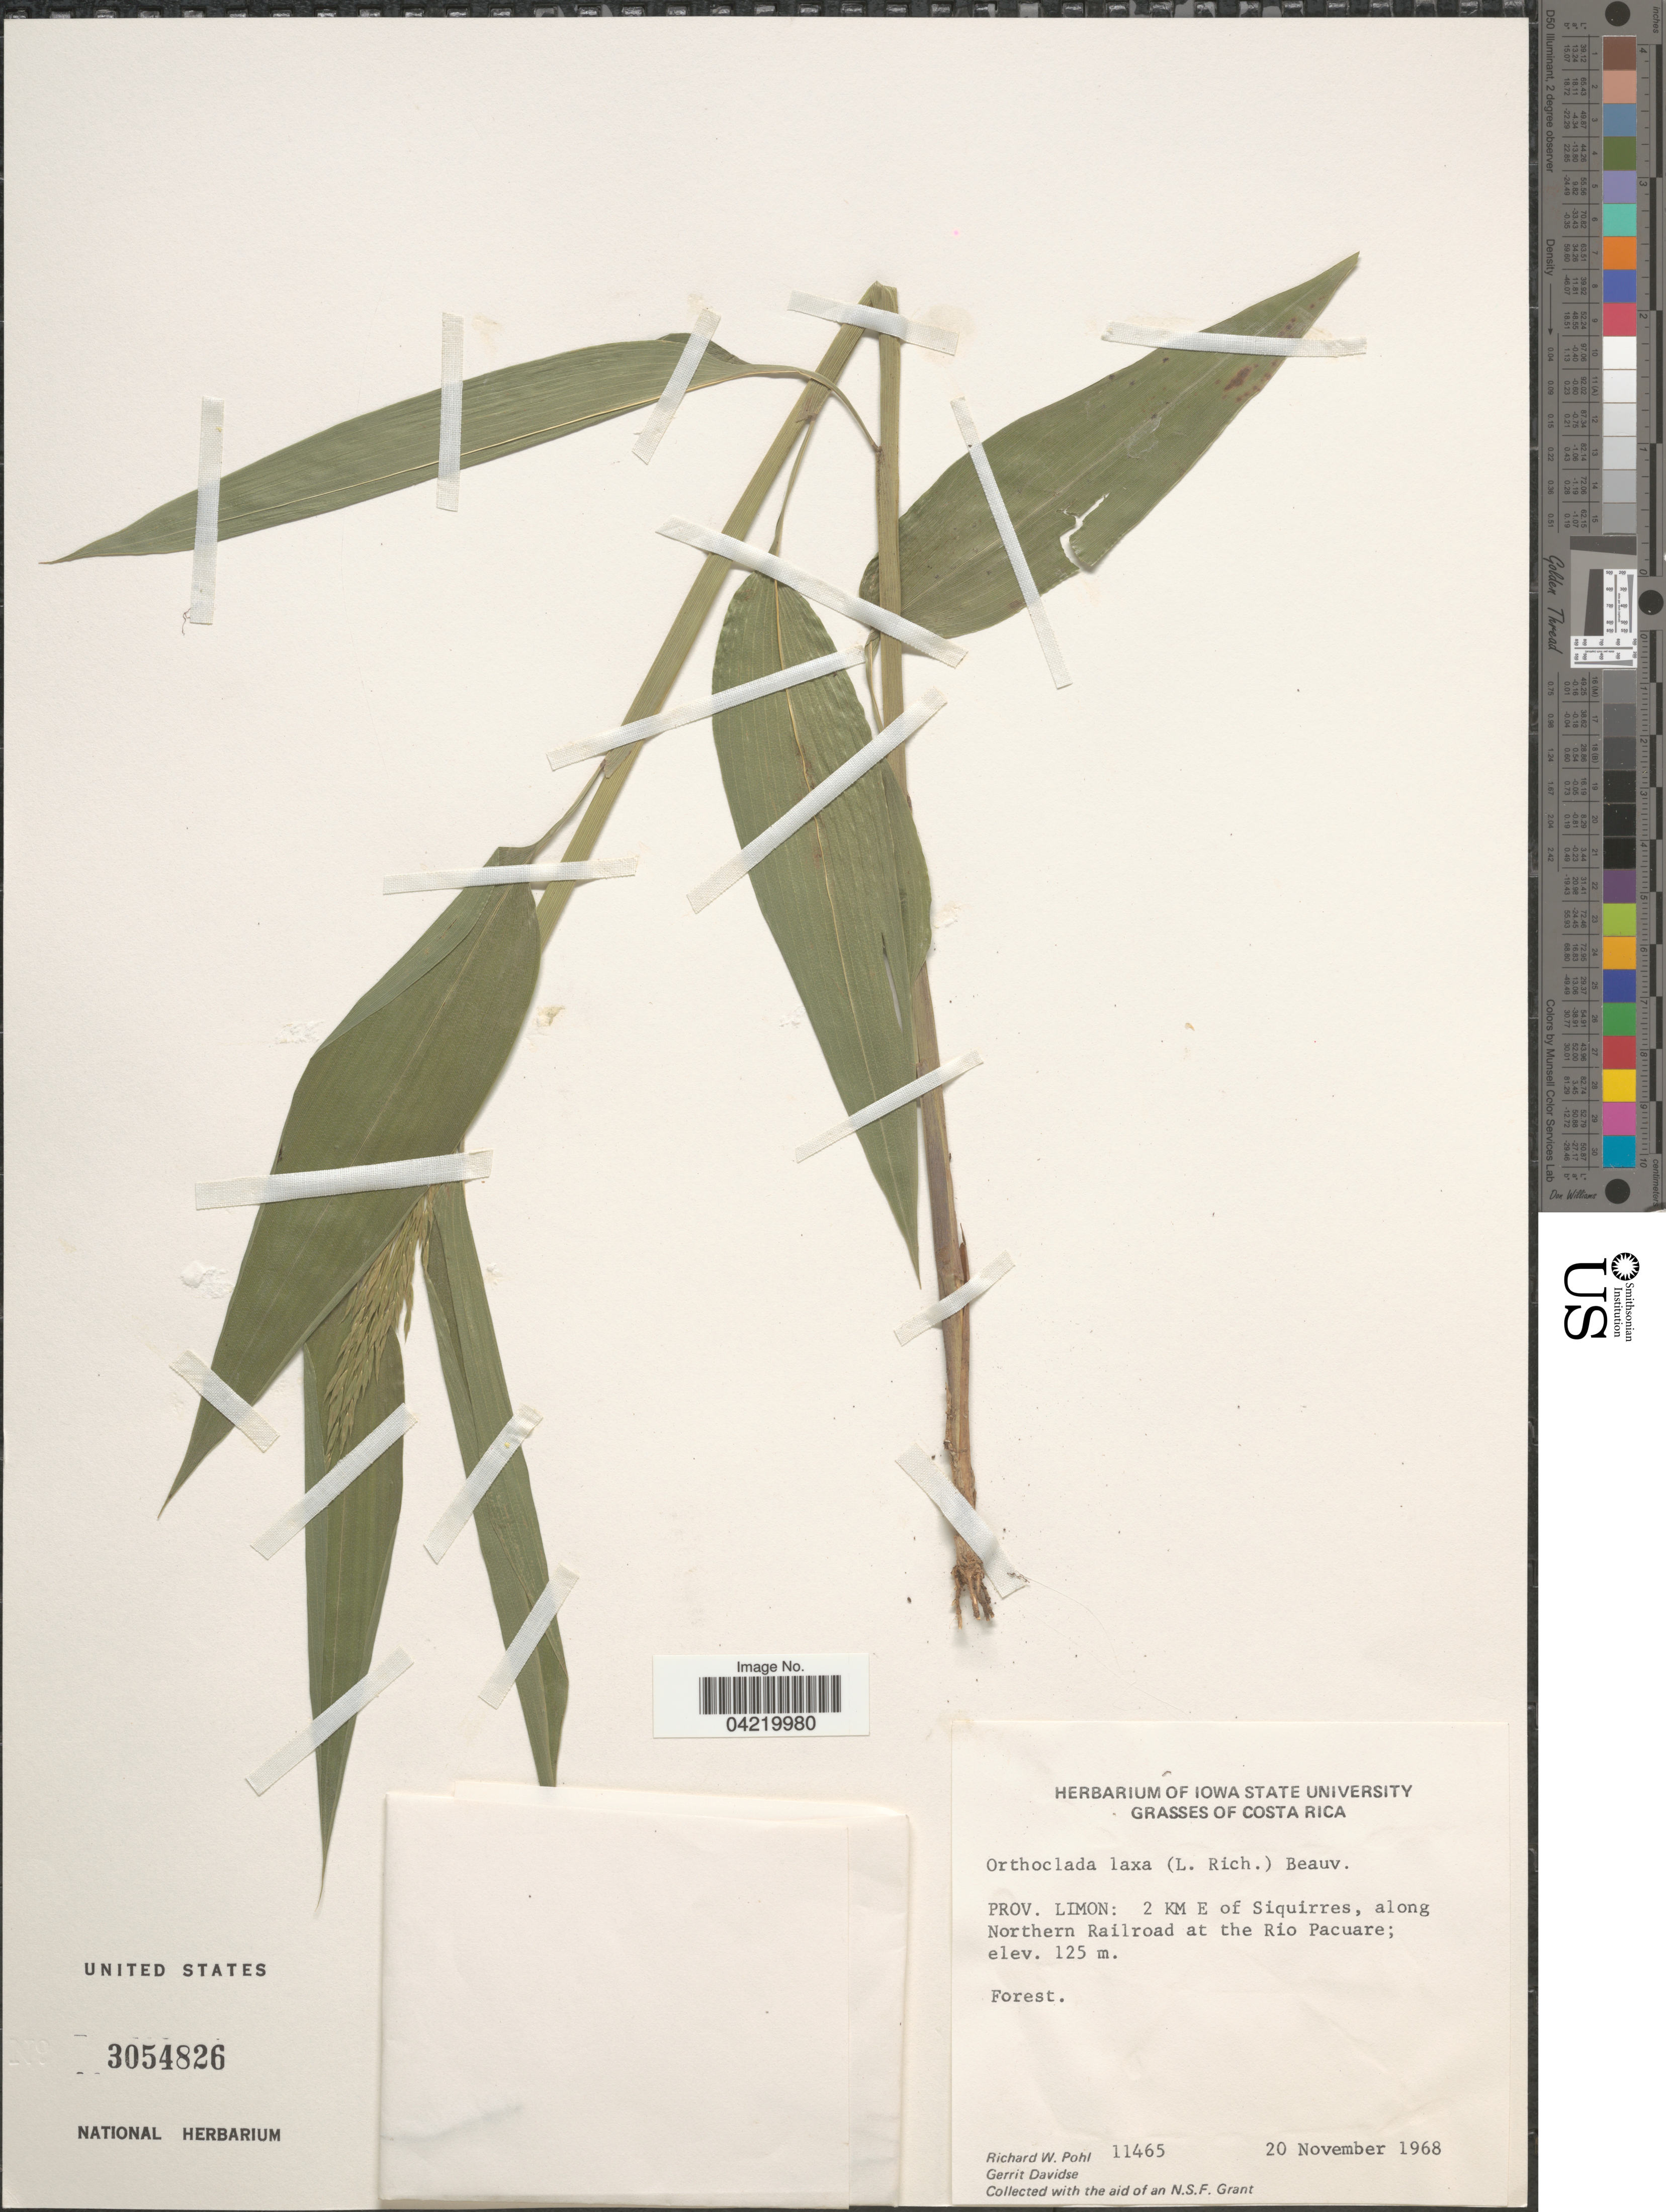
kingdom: Plantae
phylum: Tracheophyta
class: Liliopsida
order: Poales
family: Poaceae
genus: Orthoclada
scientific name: Orthoclada laxa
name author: P. Beauv.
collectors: R. W. Pohl & G. Davidse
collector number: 11465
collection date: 1968-11-20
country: Costa Rica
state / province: Limón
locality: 2 KM E of Siquirres, along Northern Railroad at the Rio Pacuare.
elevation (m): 125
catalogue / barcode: US 3054826